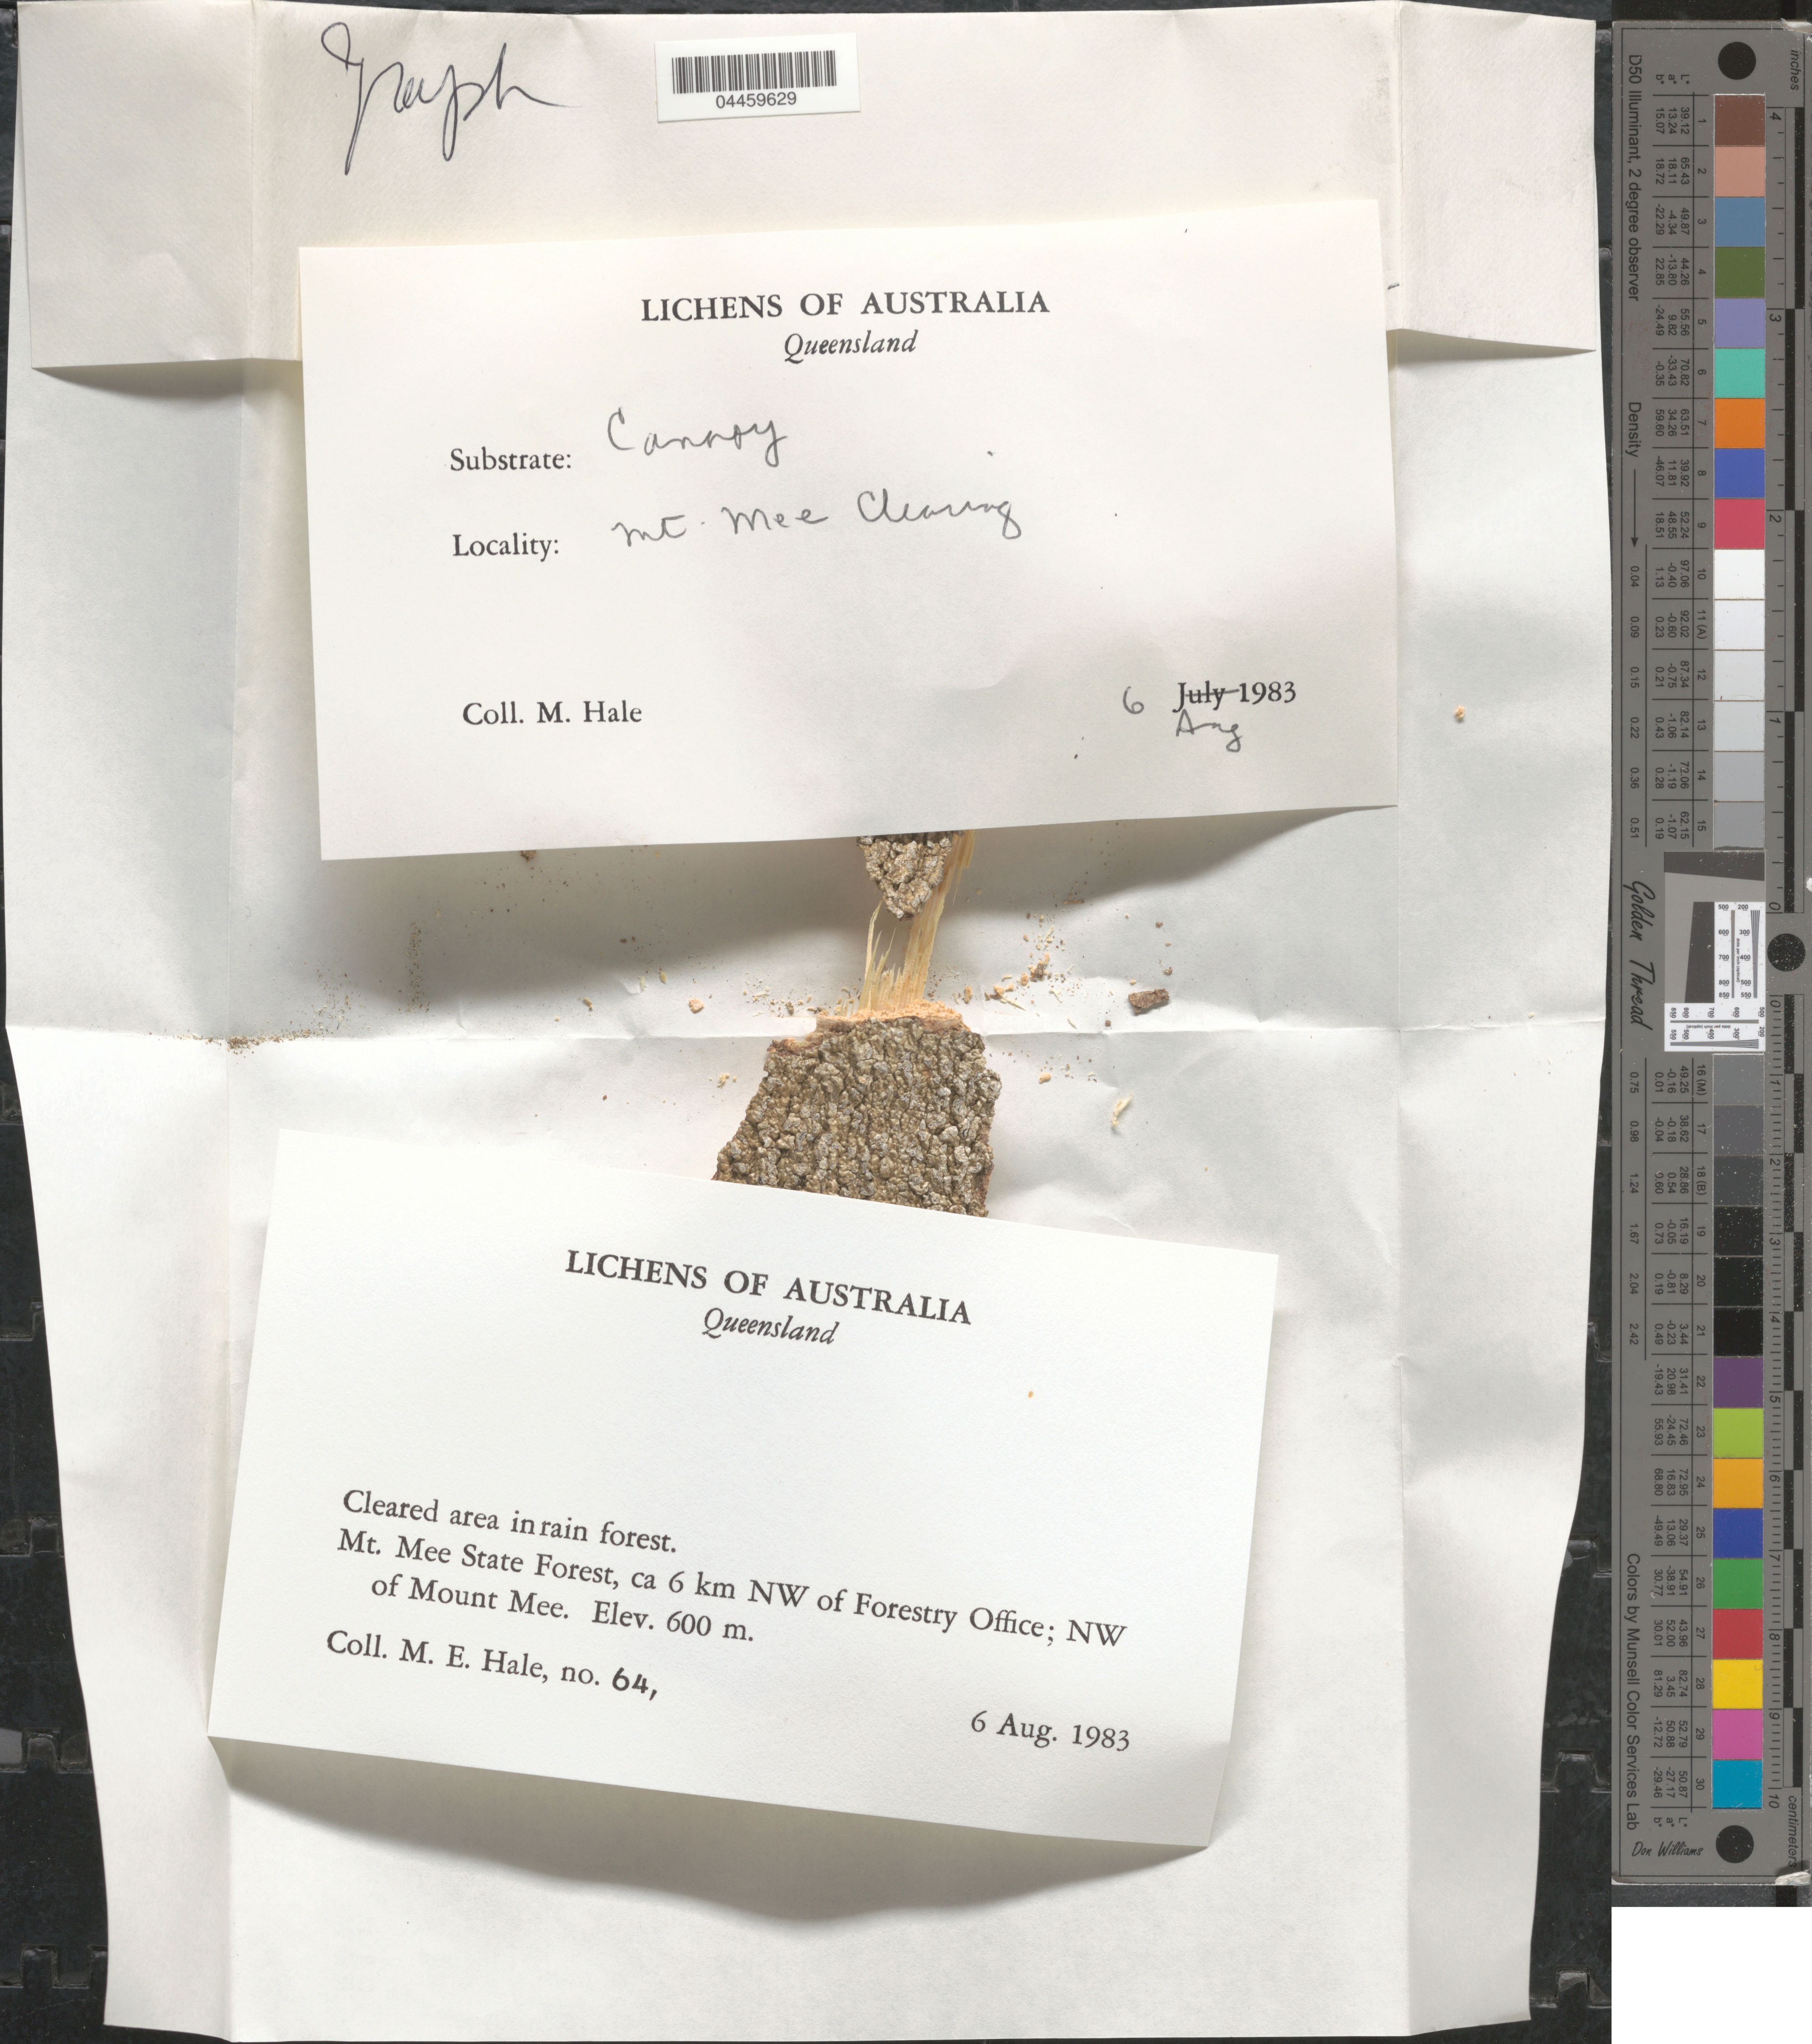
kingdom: Fungi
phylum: Ascomycota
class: Lecanoromycetes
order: Ostropales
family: Graphidaceae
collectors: M. Hale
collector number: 64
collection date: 1983-08-06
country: Australia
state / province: Queensland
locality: Mt. Mee State Forest, ca 6 km NW of Forestry Office; NW of Mount Mee. Mt. Mee Clearing.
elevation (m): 600